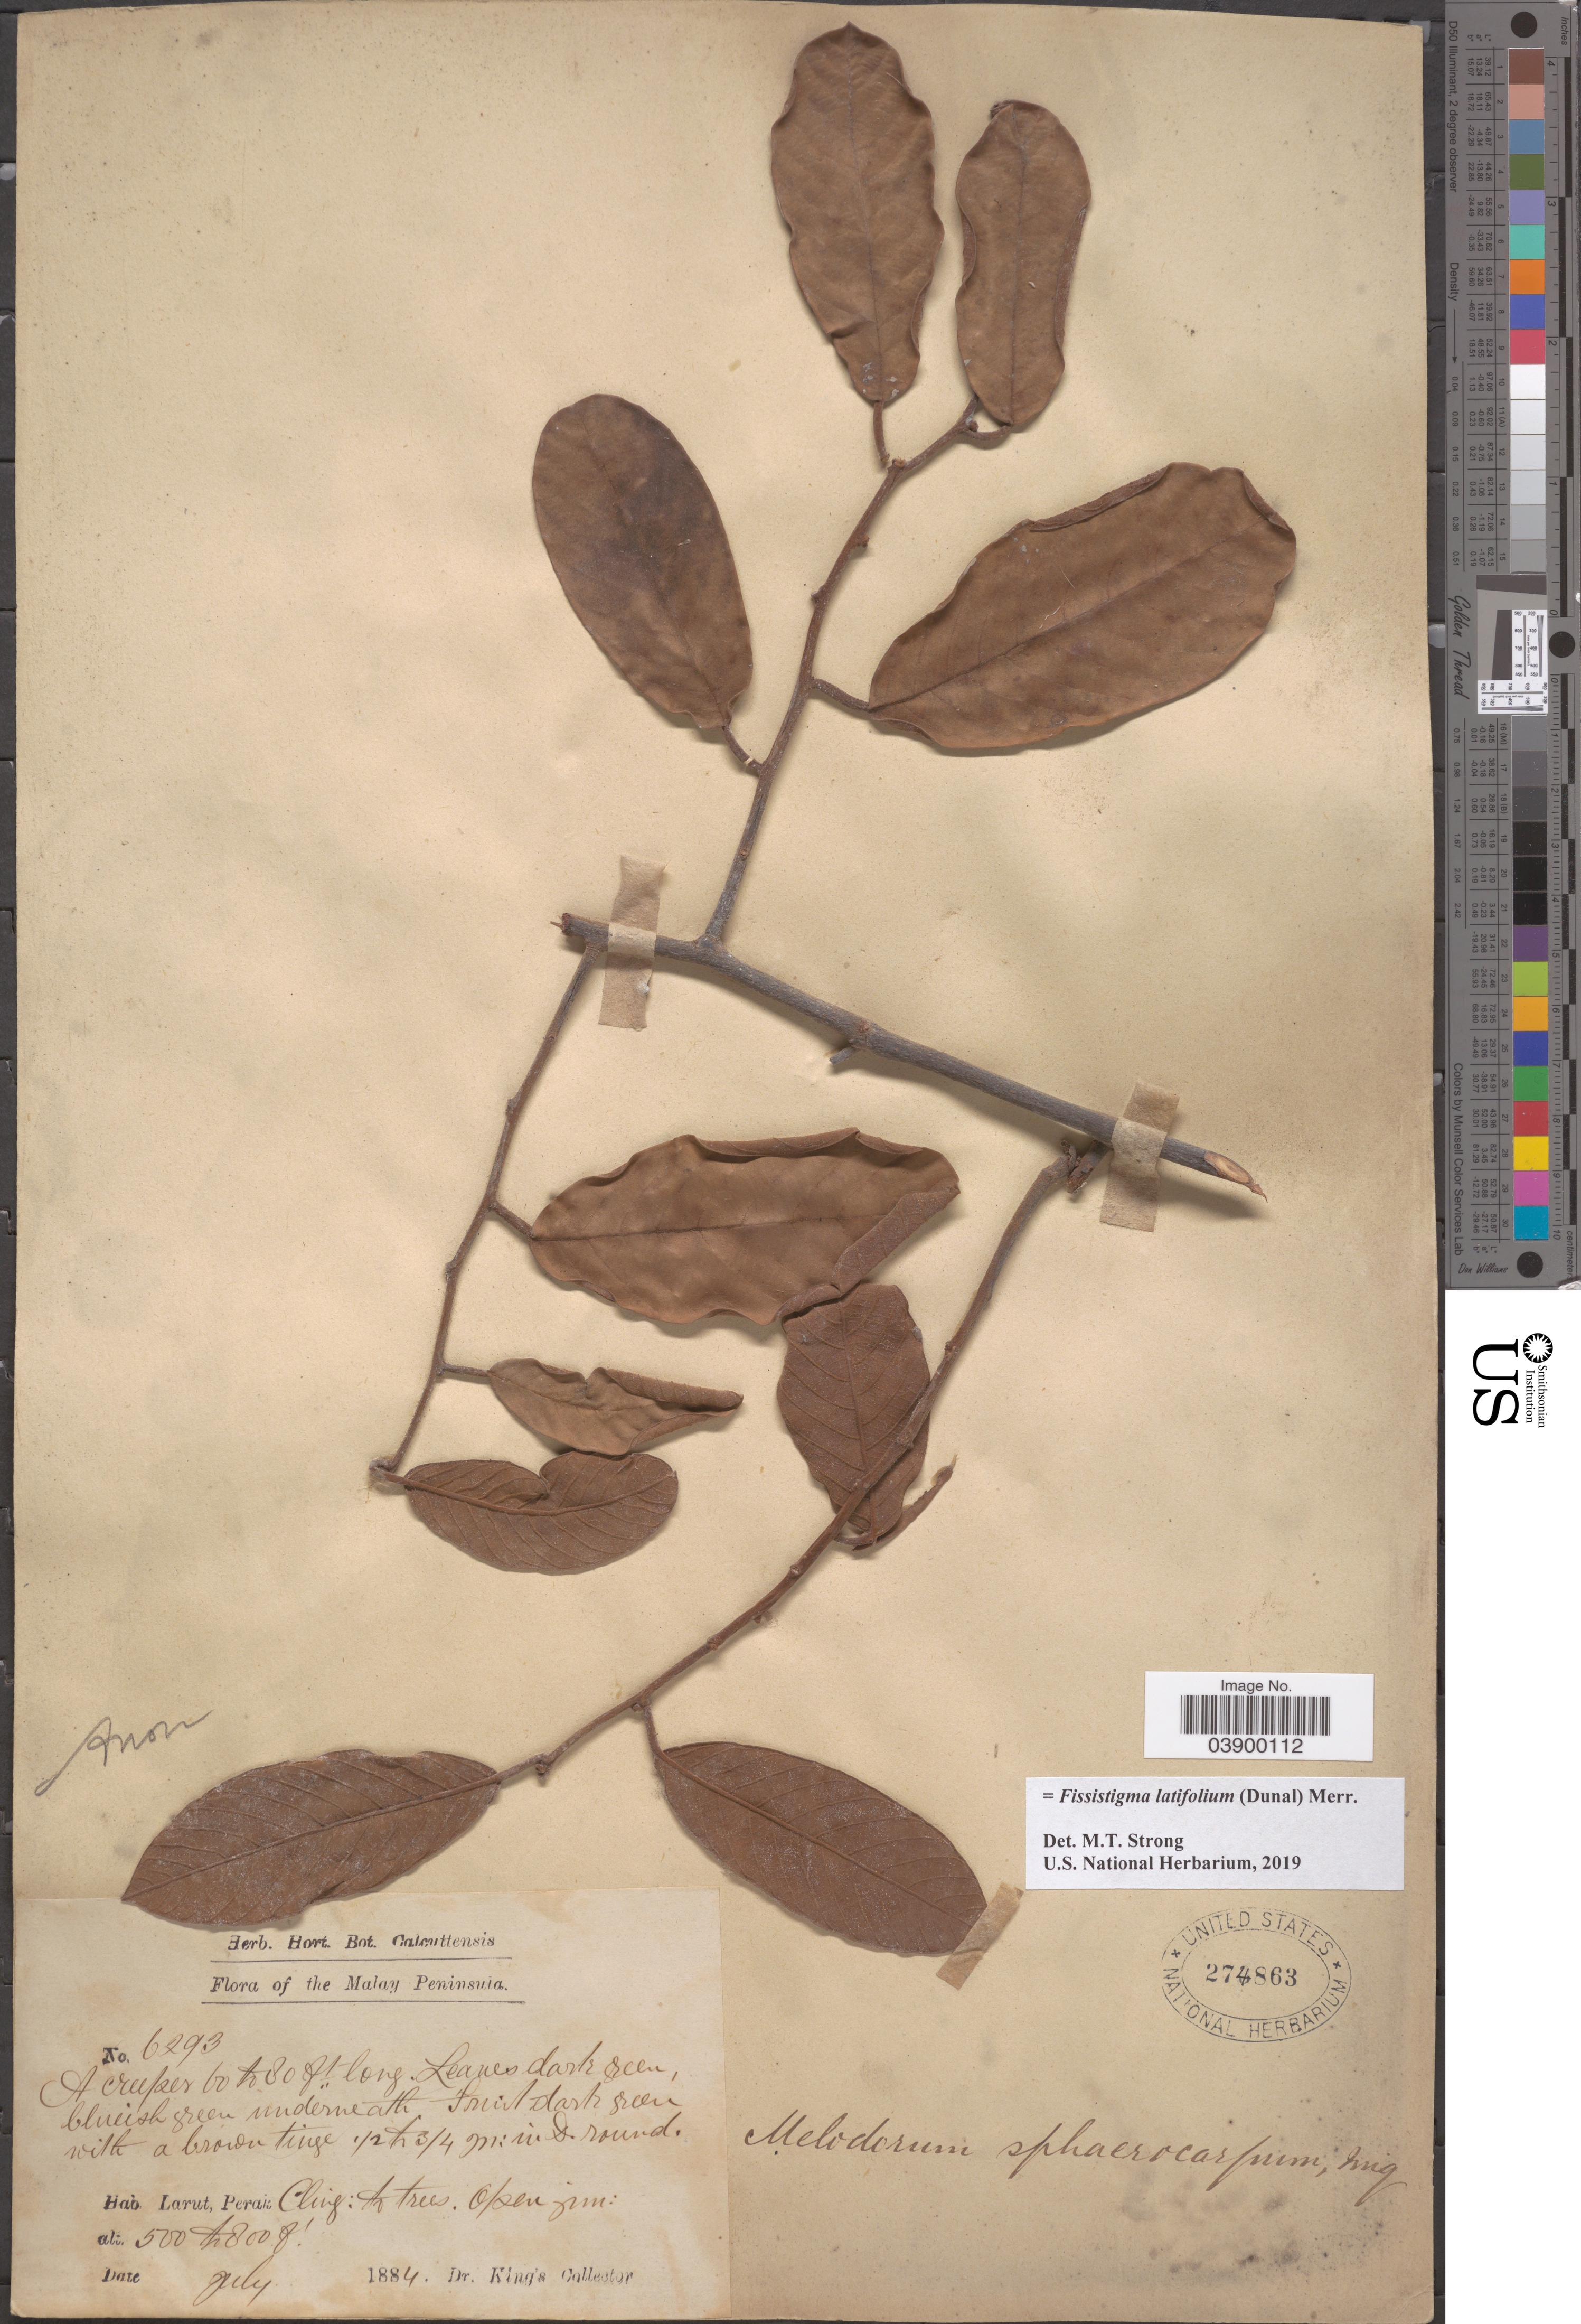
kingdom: Plantae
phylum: Tracheophyta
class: Magnoliopsida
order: Magnoliales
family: Annonaceae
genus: Fissistigma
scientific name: Fissistigma latifolium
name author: (Dunal) Merr.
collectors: Dr. King's collector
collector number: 6293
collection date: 1884-07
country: Malaysia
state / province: Perak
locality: The Malay Peninsula. Larut.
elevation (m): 152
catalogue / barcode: US 274863